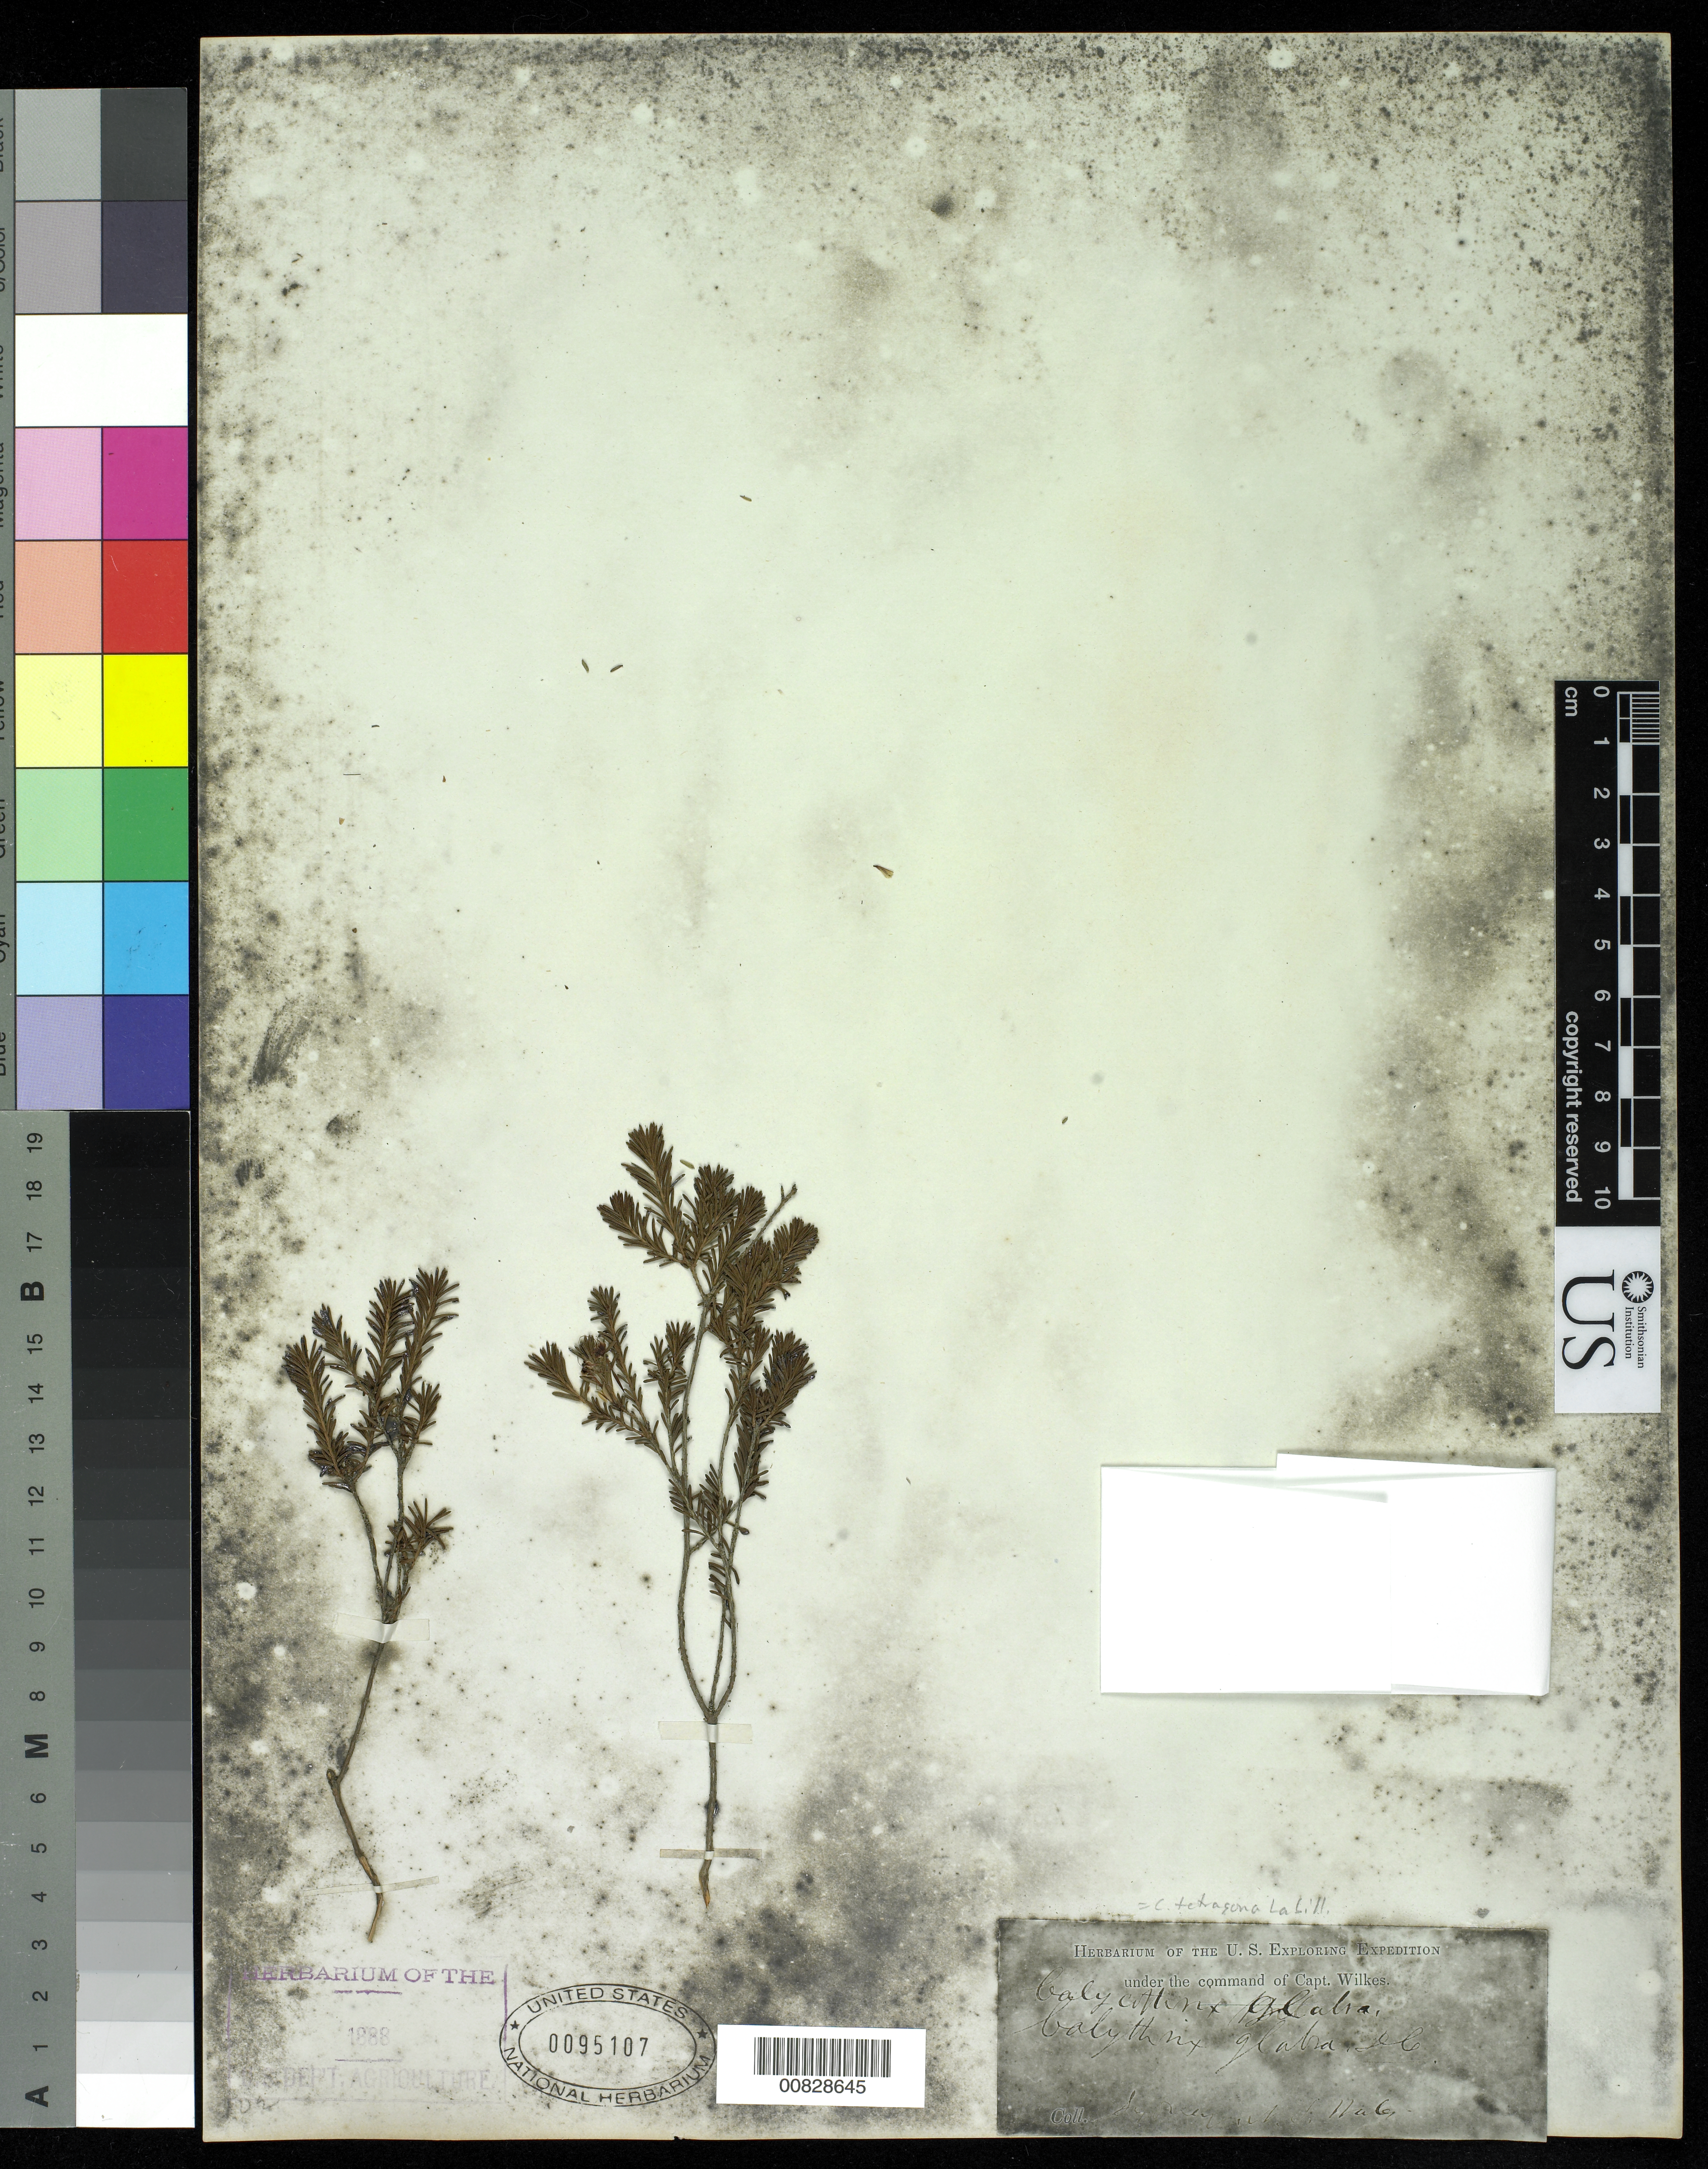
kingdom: Plantae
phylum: Tracheophyta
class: Magnoliopsida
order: Myrtales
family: Myrtaceae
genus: Calytrix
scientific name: Calytrix tetragona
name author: Labill.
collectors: Wilkes Explor. Exped.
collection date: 1838/1842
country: Australia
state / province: New South Wales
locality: Sydney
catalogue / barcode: US 95107